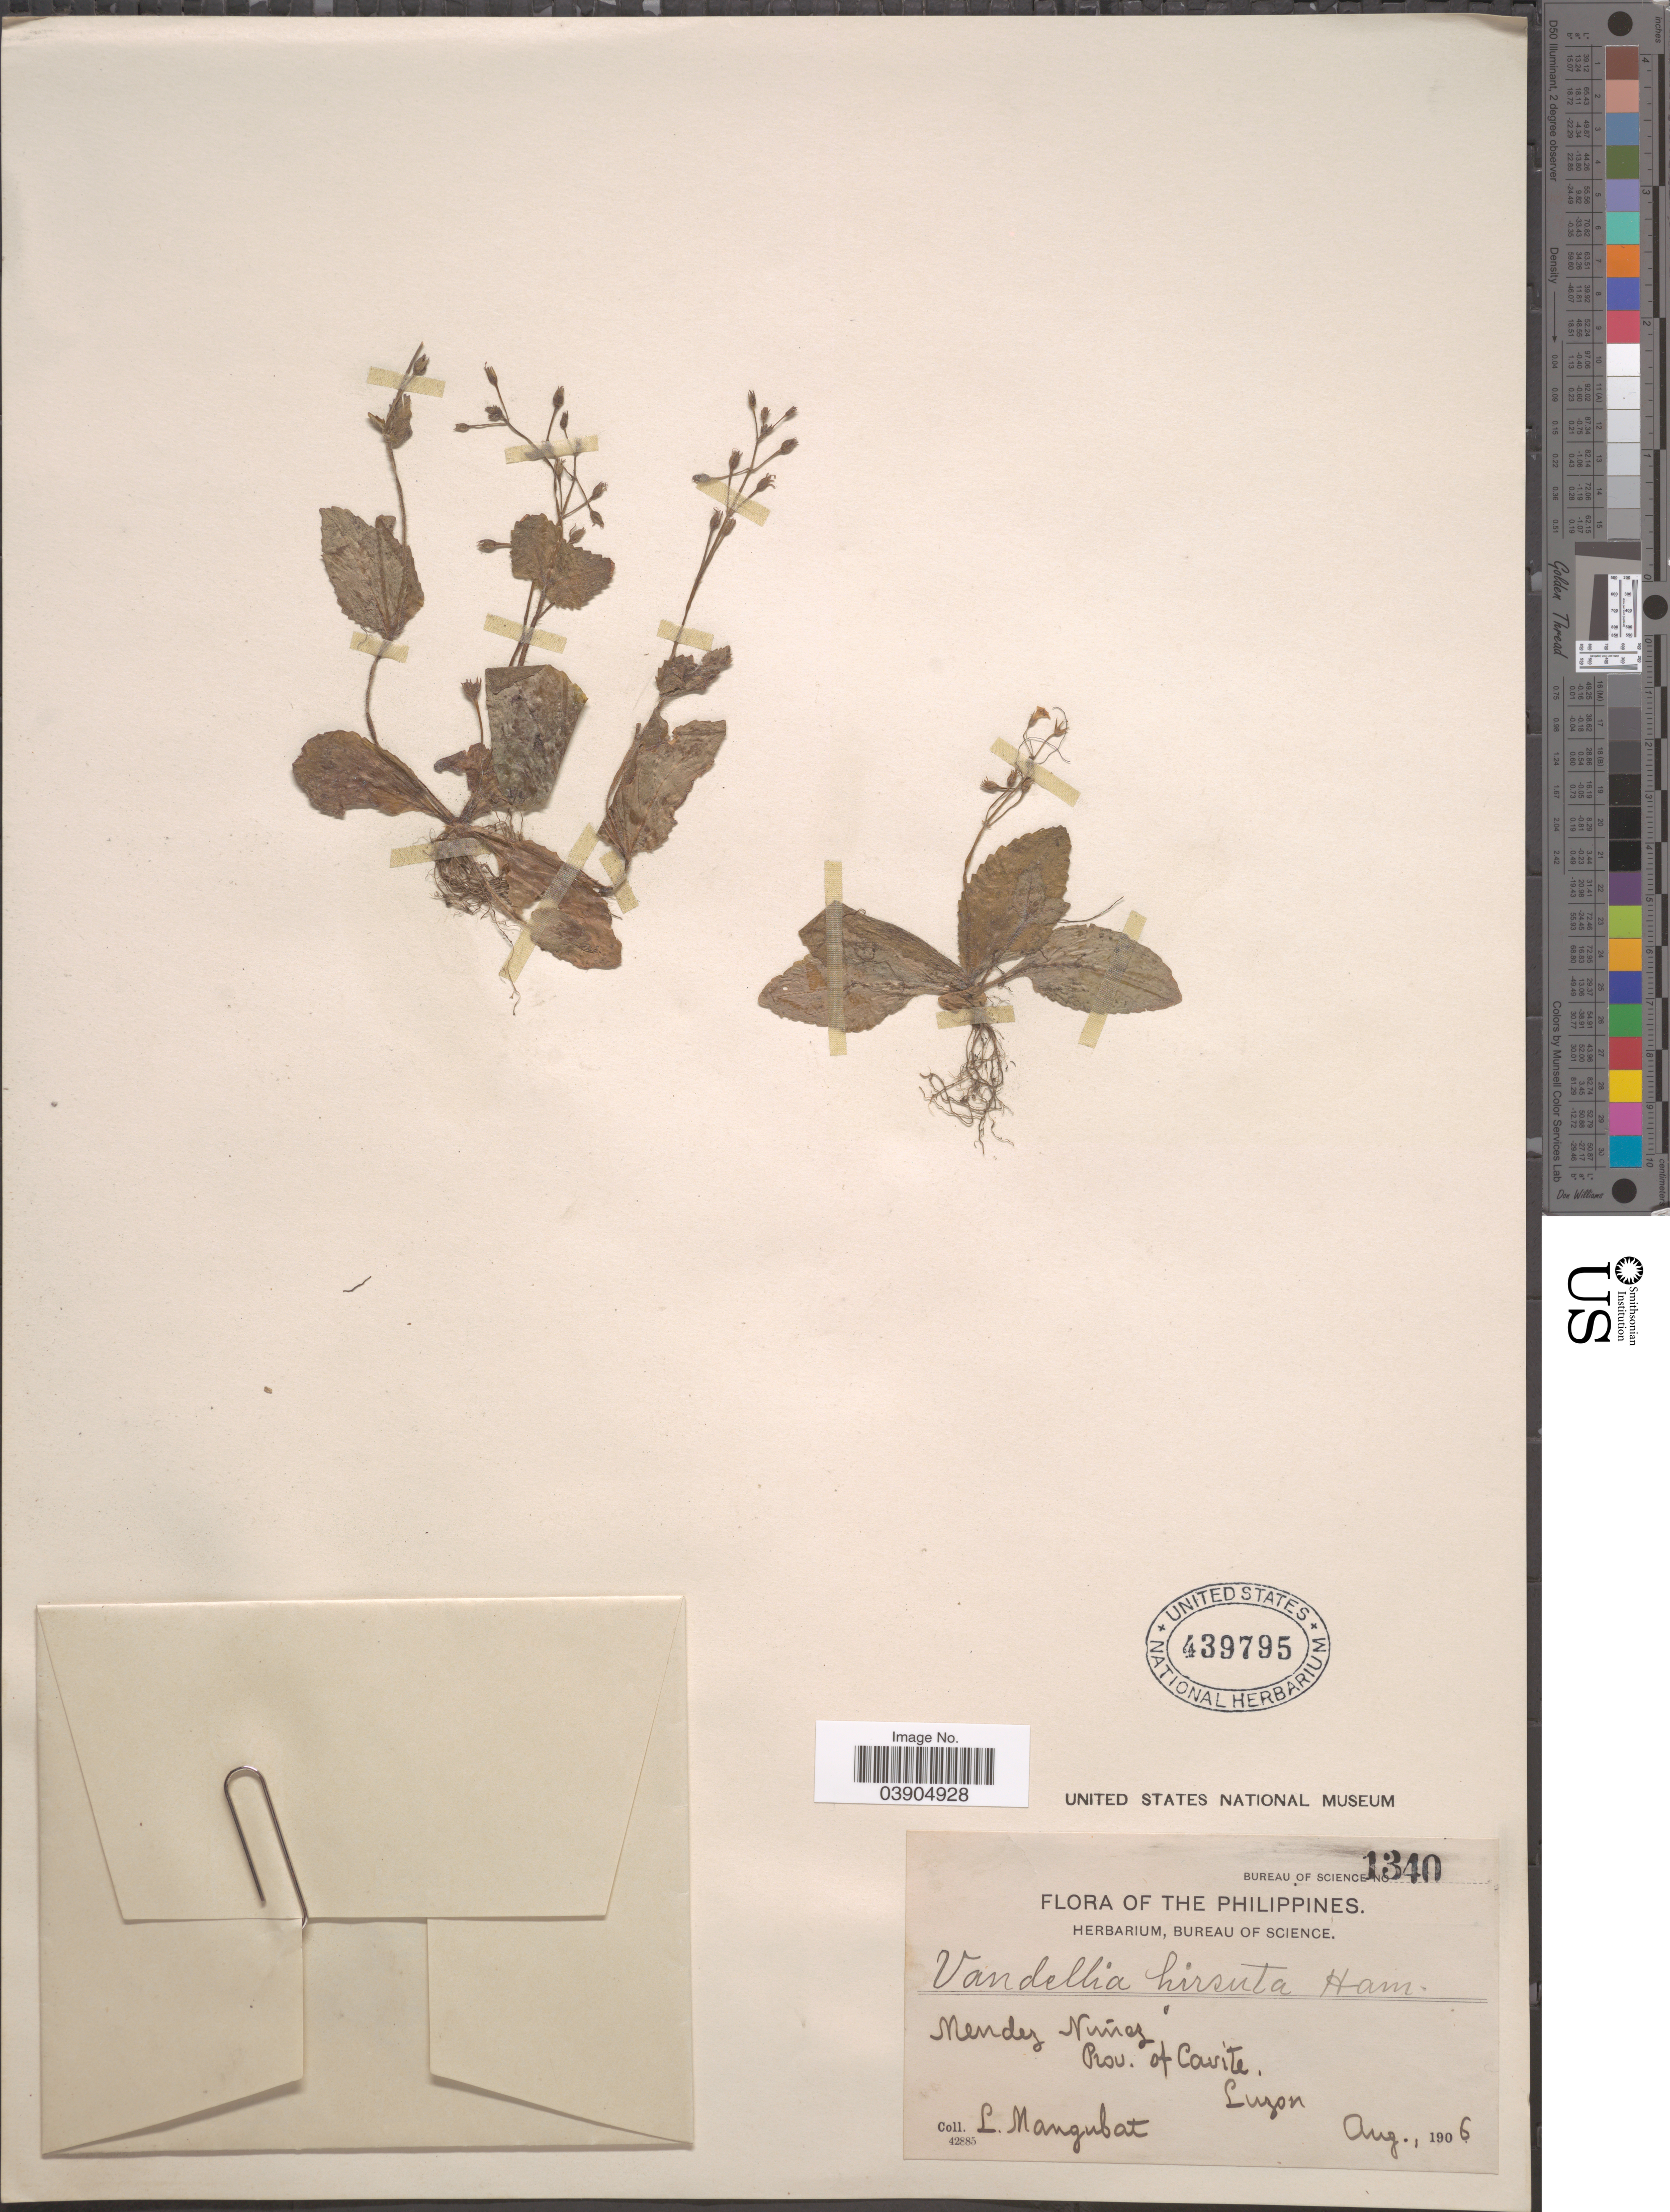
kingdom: Plantae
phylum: Tracheophyta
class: Magnoliopsida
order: Lamiales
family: Linderniaceae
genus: Lindernia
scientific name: Lindernia viscosa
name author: (Hornem.) Merr.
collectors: L. Mangubat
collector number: Bureau of Science 1340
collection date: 1906-08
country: Philippines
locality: Mendez Nuñez, Prov. of Cavite, Luzon.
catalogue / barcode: US 439795